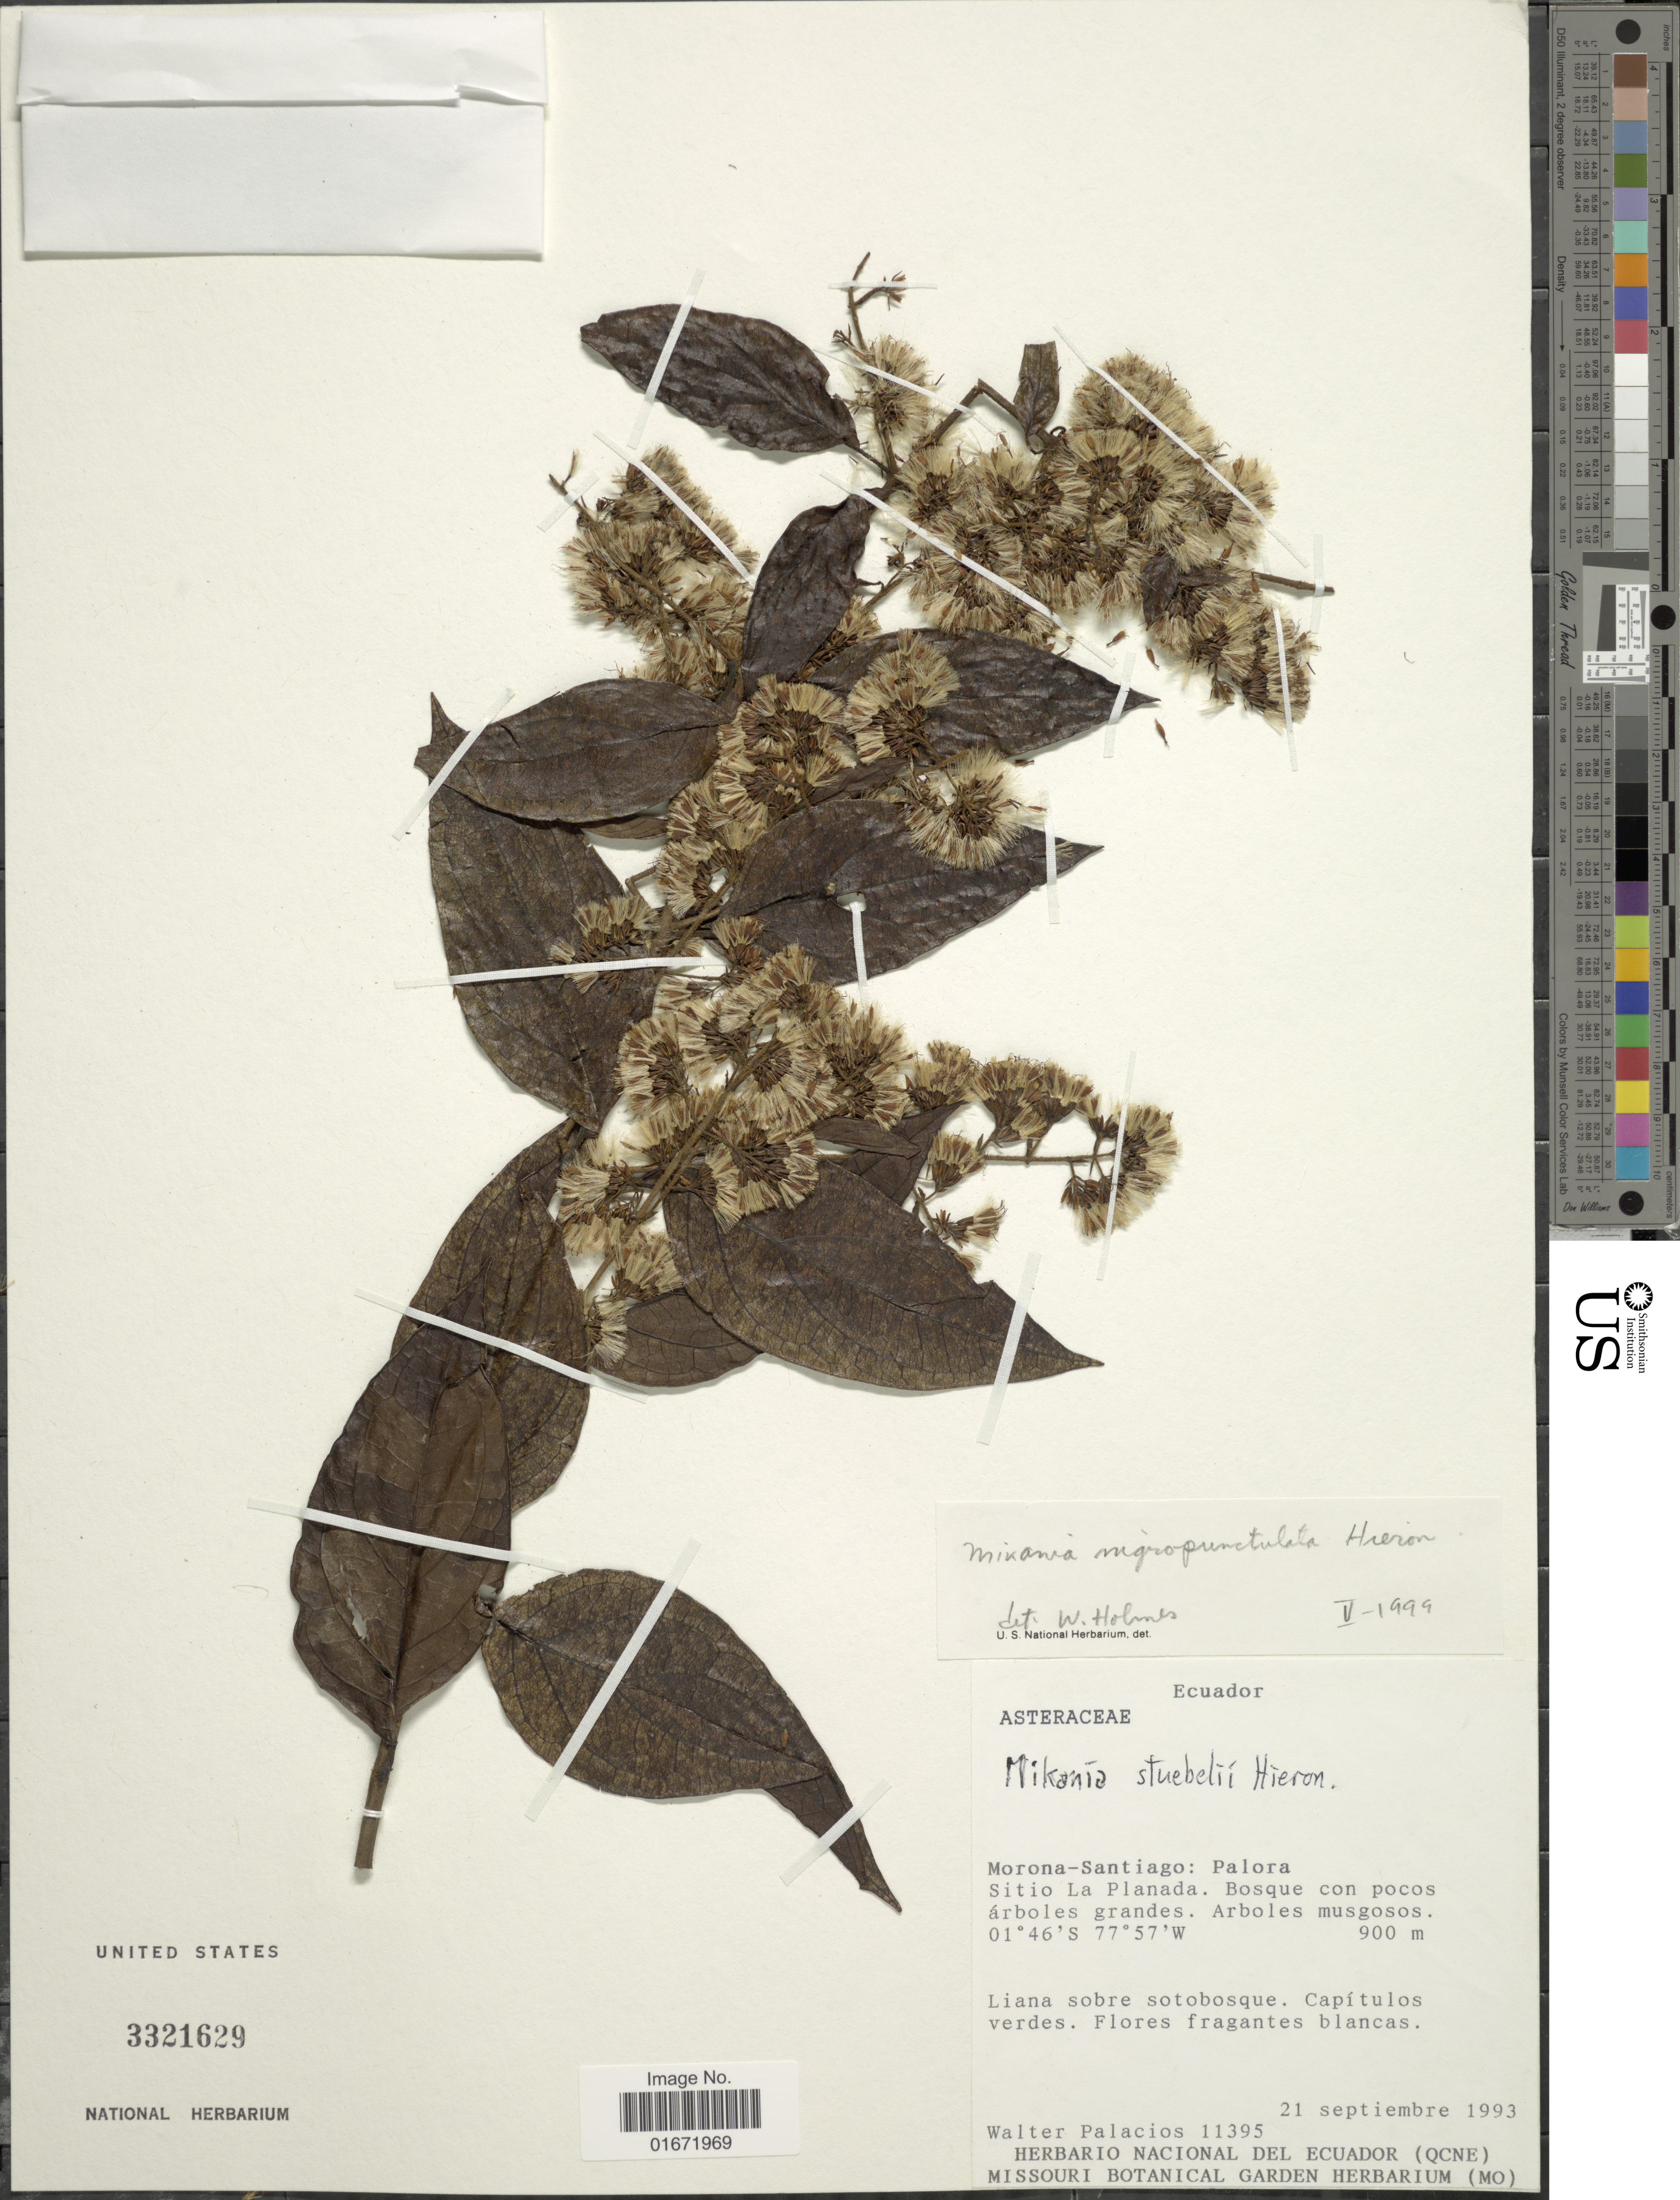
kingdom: Plantae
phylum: Tracheophyta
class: Magnoliopsida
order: Asterales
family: Asteraceae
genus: Mikania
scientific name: Mikania nigropunctulata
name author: Hieron.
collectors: W. Palacios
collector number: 11395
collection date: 1993-09-21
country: Ecuador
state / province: Morona-Santiago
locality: Morona-Santiago: Palora. Sitio La Planada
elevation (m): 900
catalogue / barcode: US 3321629